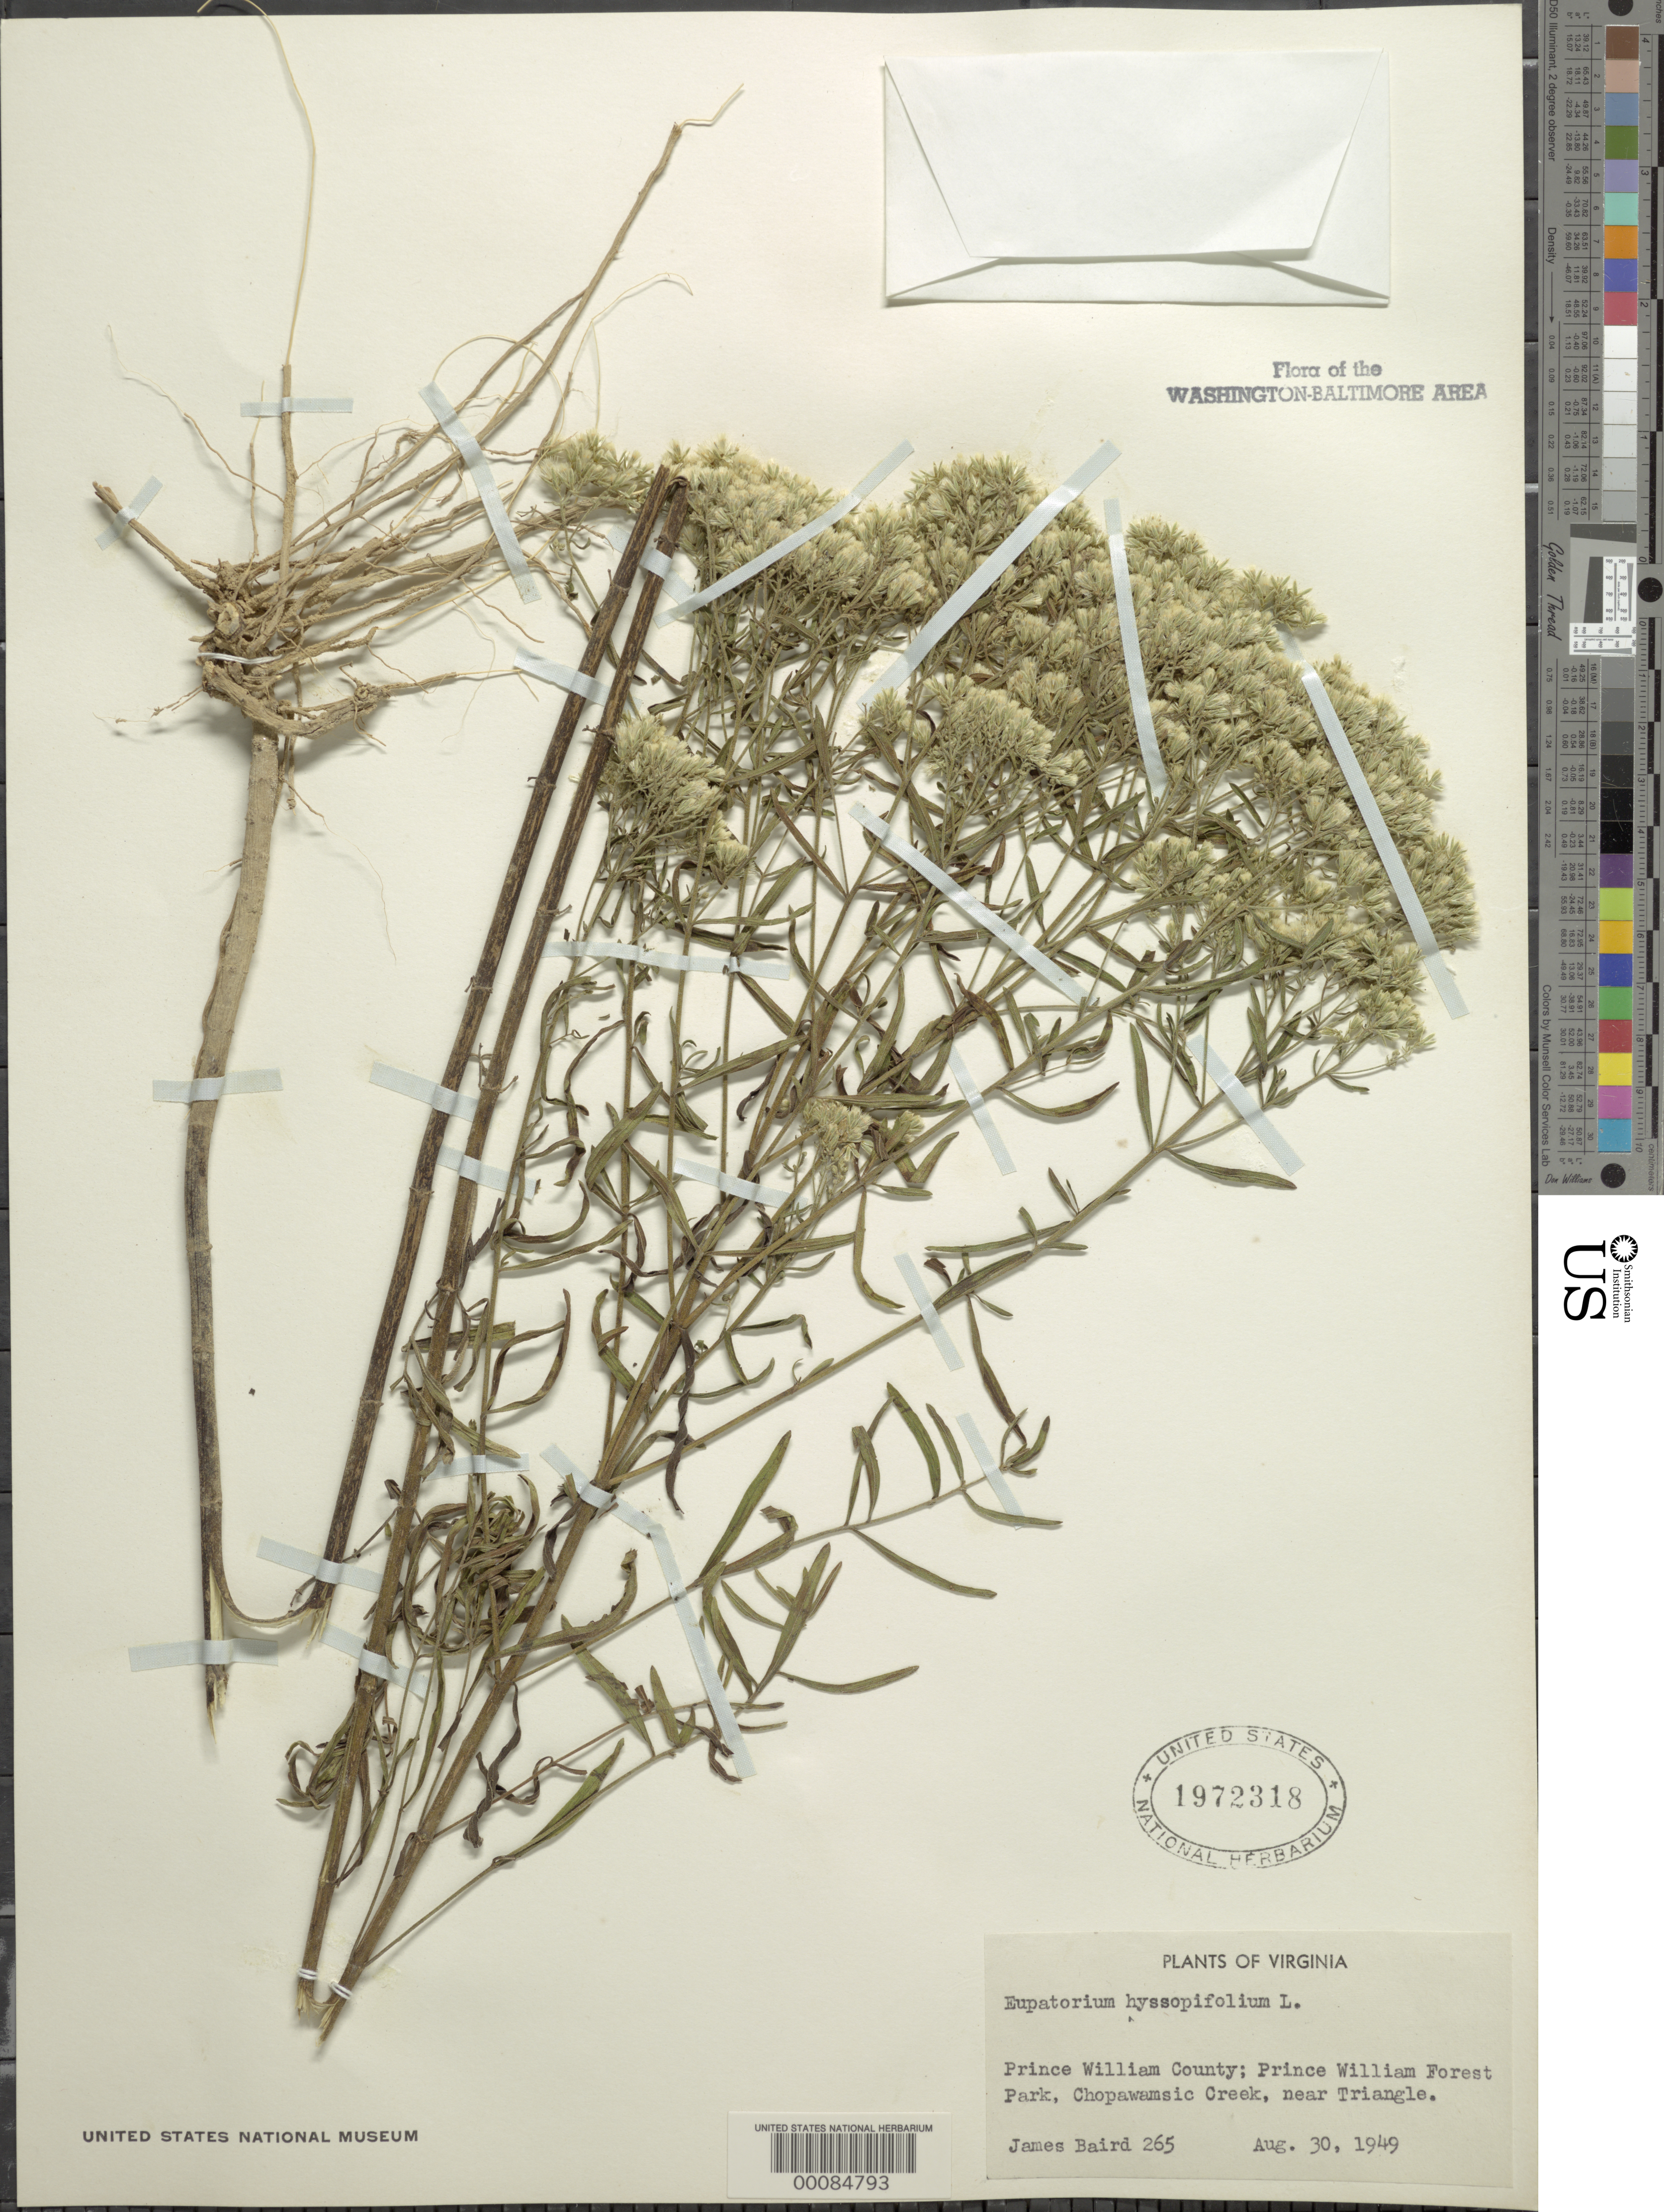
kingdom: Plantae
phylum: Tracheophyta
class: Magnoliopsida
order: Asterales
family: Asteraceae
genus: Eupatorium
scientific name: Eupatorium hyssopifolium var. laciniatum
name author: A. Gray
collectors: J. Baird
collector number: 265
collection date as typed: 30 Aug 1949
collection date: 1949-08-30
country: United States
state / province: Virginia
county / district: Prince William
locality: Prince William Forest Chopawamsic Creek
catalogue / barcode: US 1972318